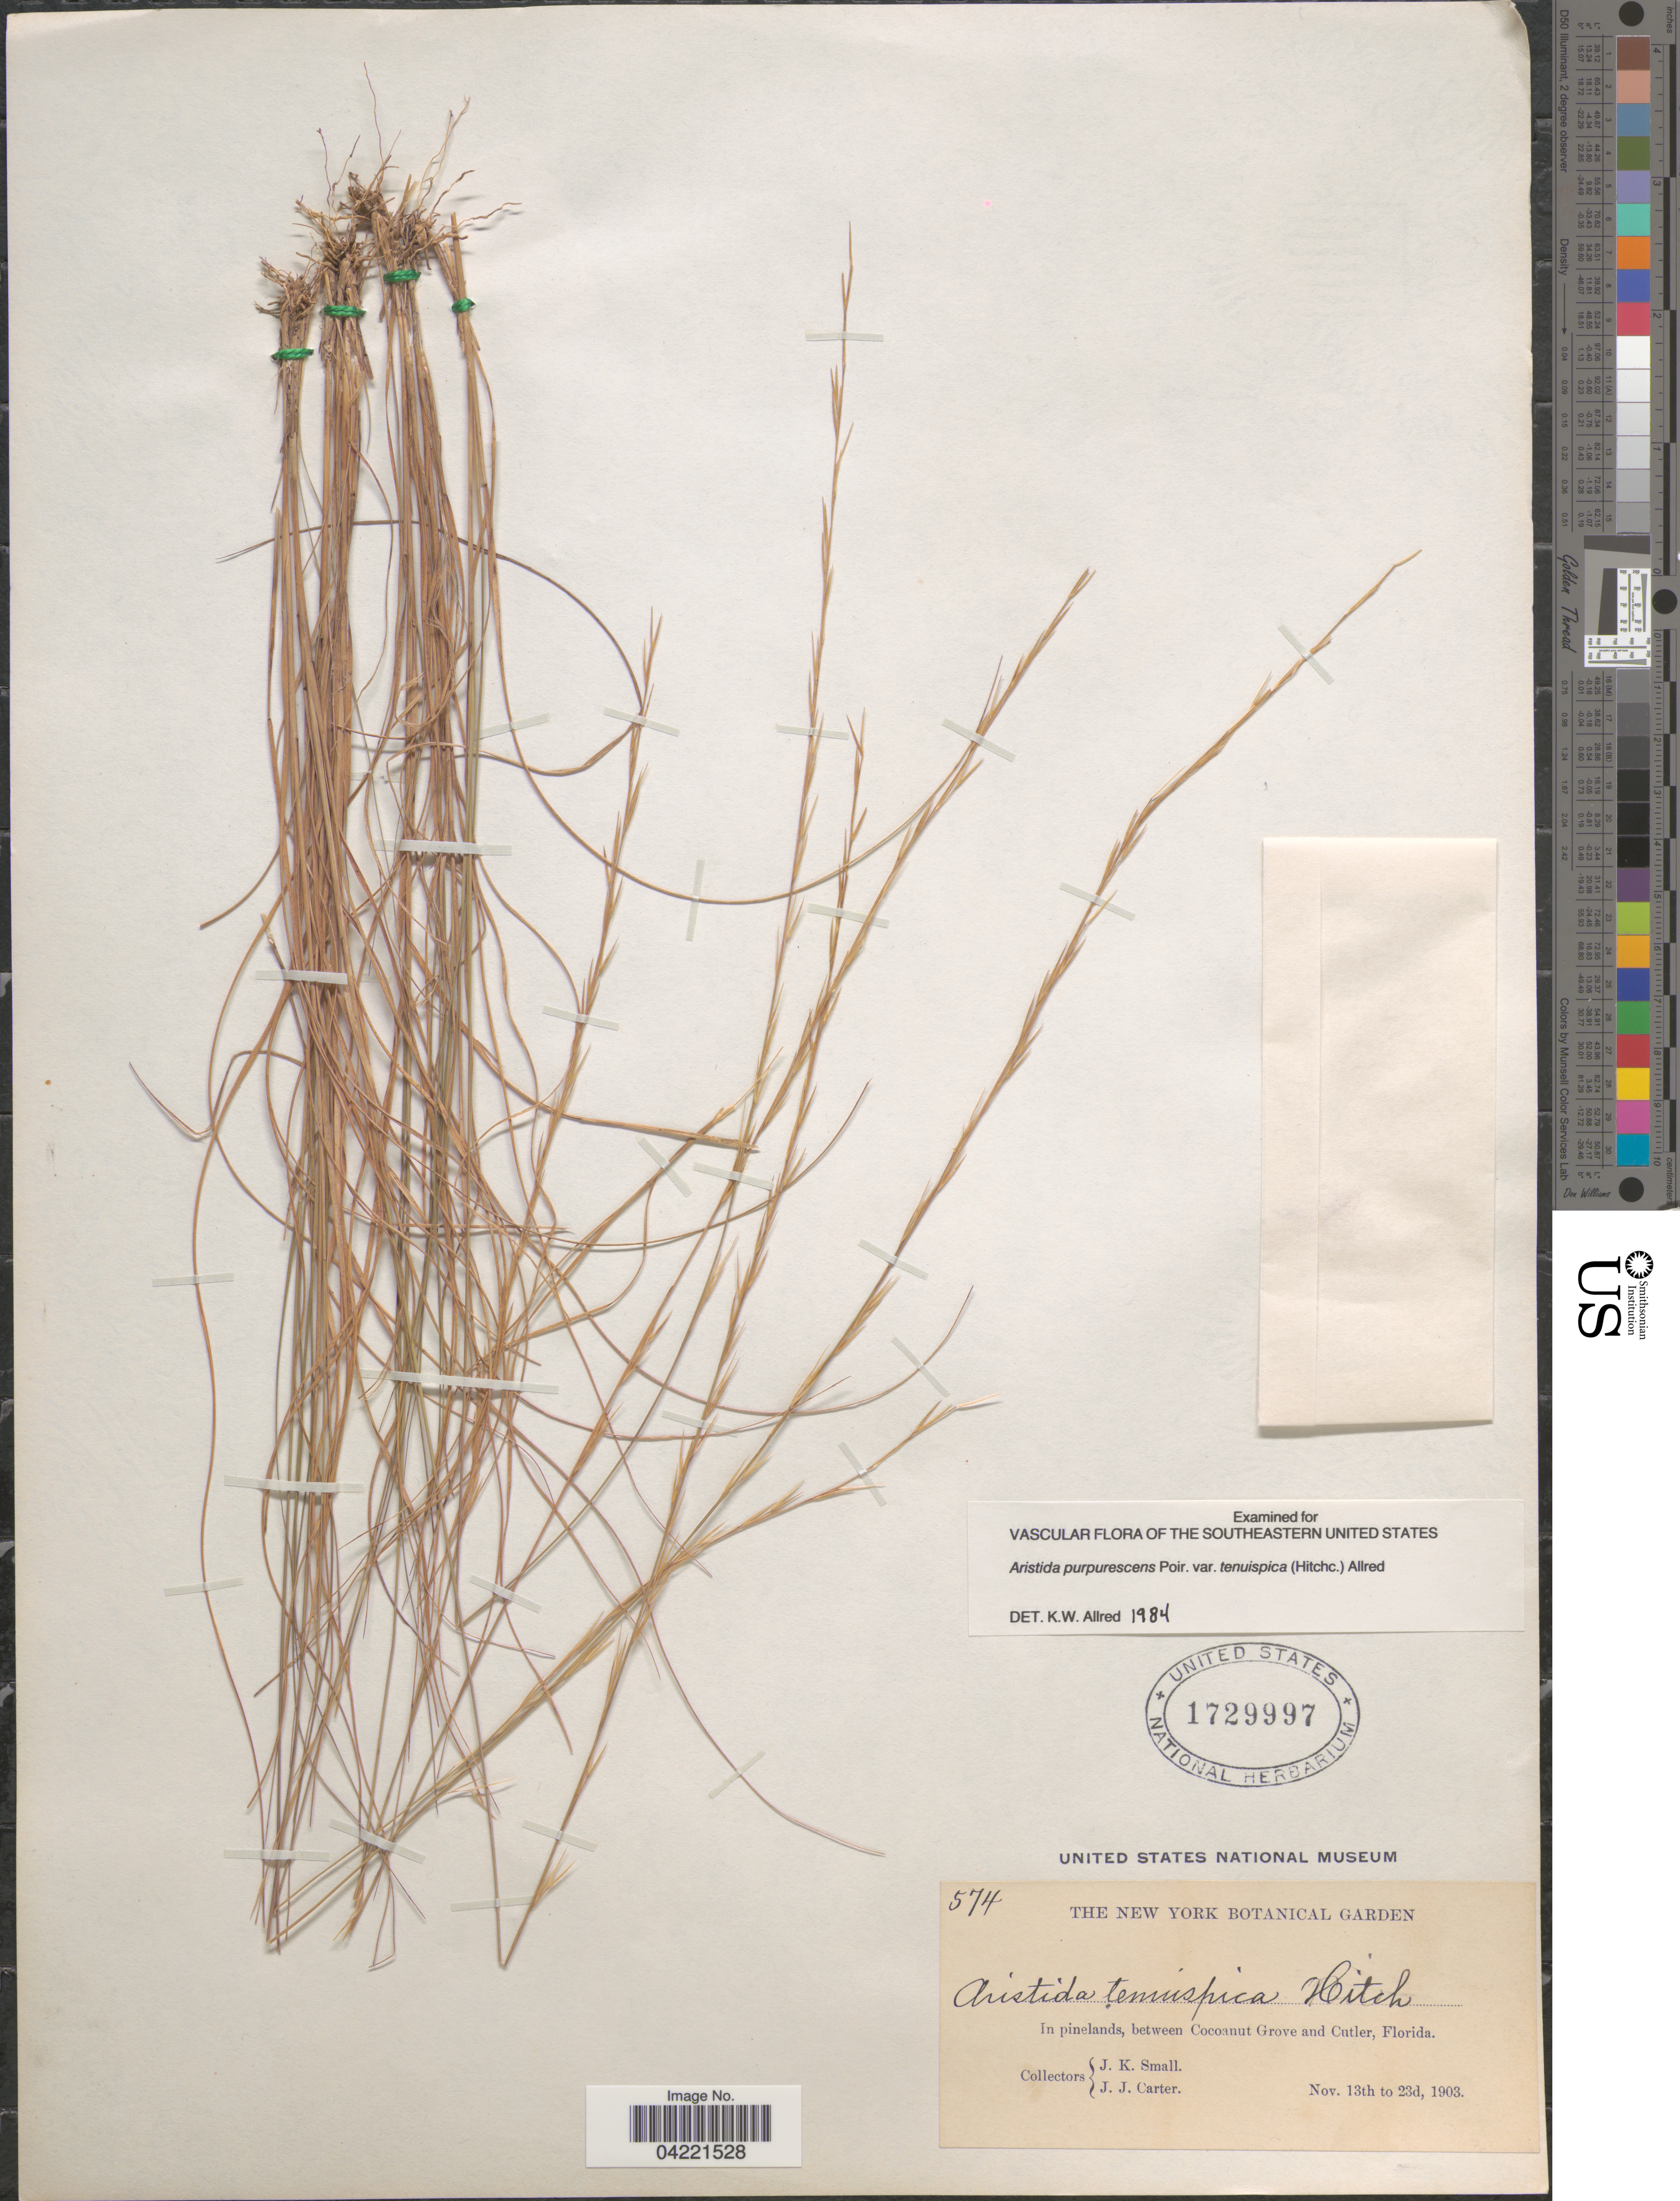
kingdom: Plantae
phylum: Tracheophyta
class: Liliopsida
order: Poales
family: Poaceae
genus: Aristida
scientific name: Aristida purpurascens var. tenuispica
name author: (Hitchc.) Allred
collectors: J. K. Small & J. Carter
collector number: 574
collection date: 1903-11-13/1903-11-23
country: United States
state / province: Florida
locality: In pinelands, between Cocoanut Grove and Cutler.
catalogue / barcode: US 1729997